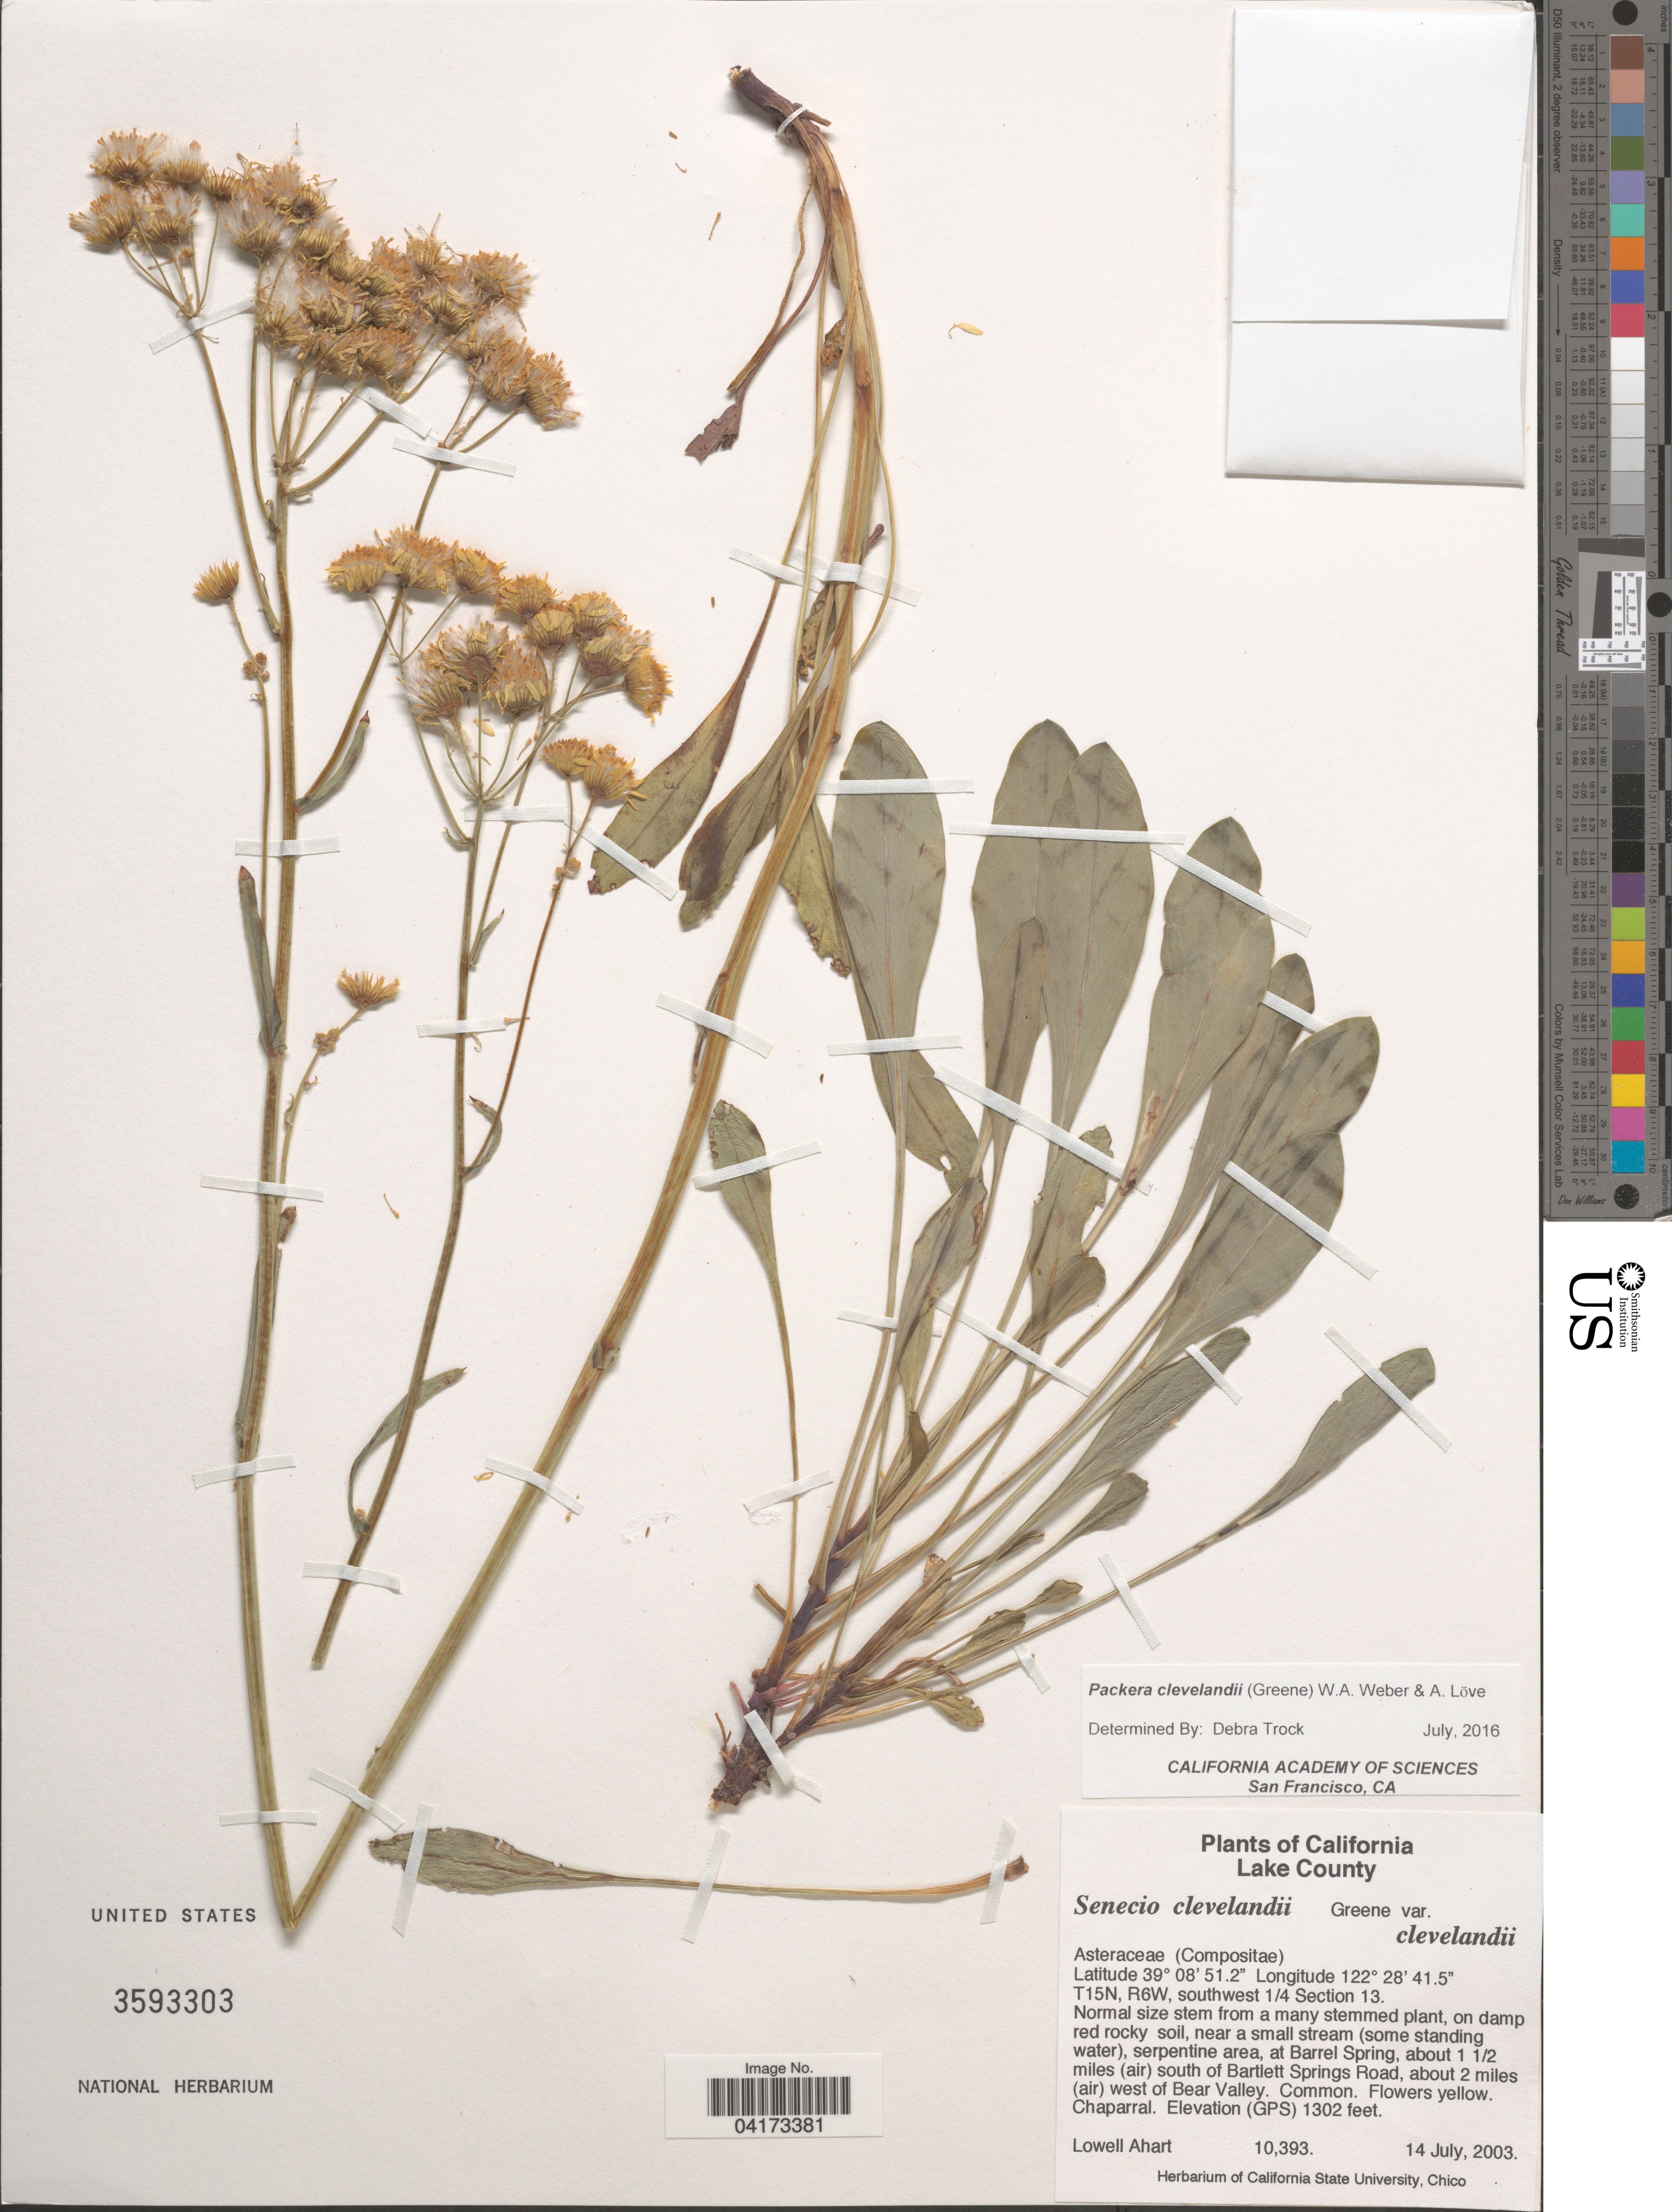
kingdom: Plantae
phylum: Tracheophyta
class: Magnoliopsida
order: Asterales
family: Asteraceae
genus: Packera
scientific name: Packera clevelandii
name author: (Greene) W.A. Weber & Á. Löve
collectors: L. Ahart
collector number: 10393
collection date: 2003-07-14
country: United States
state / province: California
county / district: Lake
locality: Lake County. T15N, R6W, southwest ¼ Section 13. Near a small stream (some standing water), serpentine area, at Barrel Spring, about 1 ½ miles (air) south of Bartlett Springs Road, about 2 miles (air) west of Bear Valley.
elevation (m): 397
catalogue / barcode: US 3593303